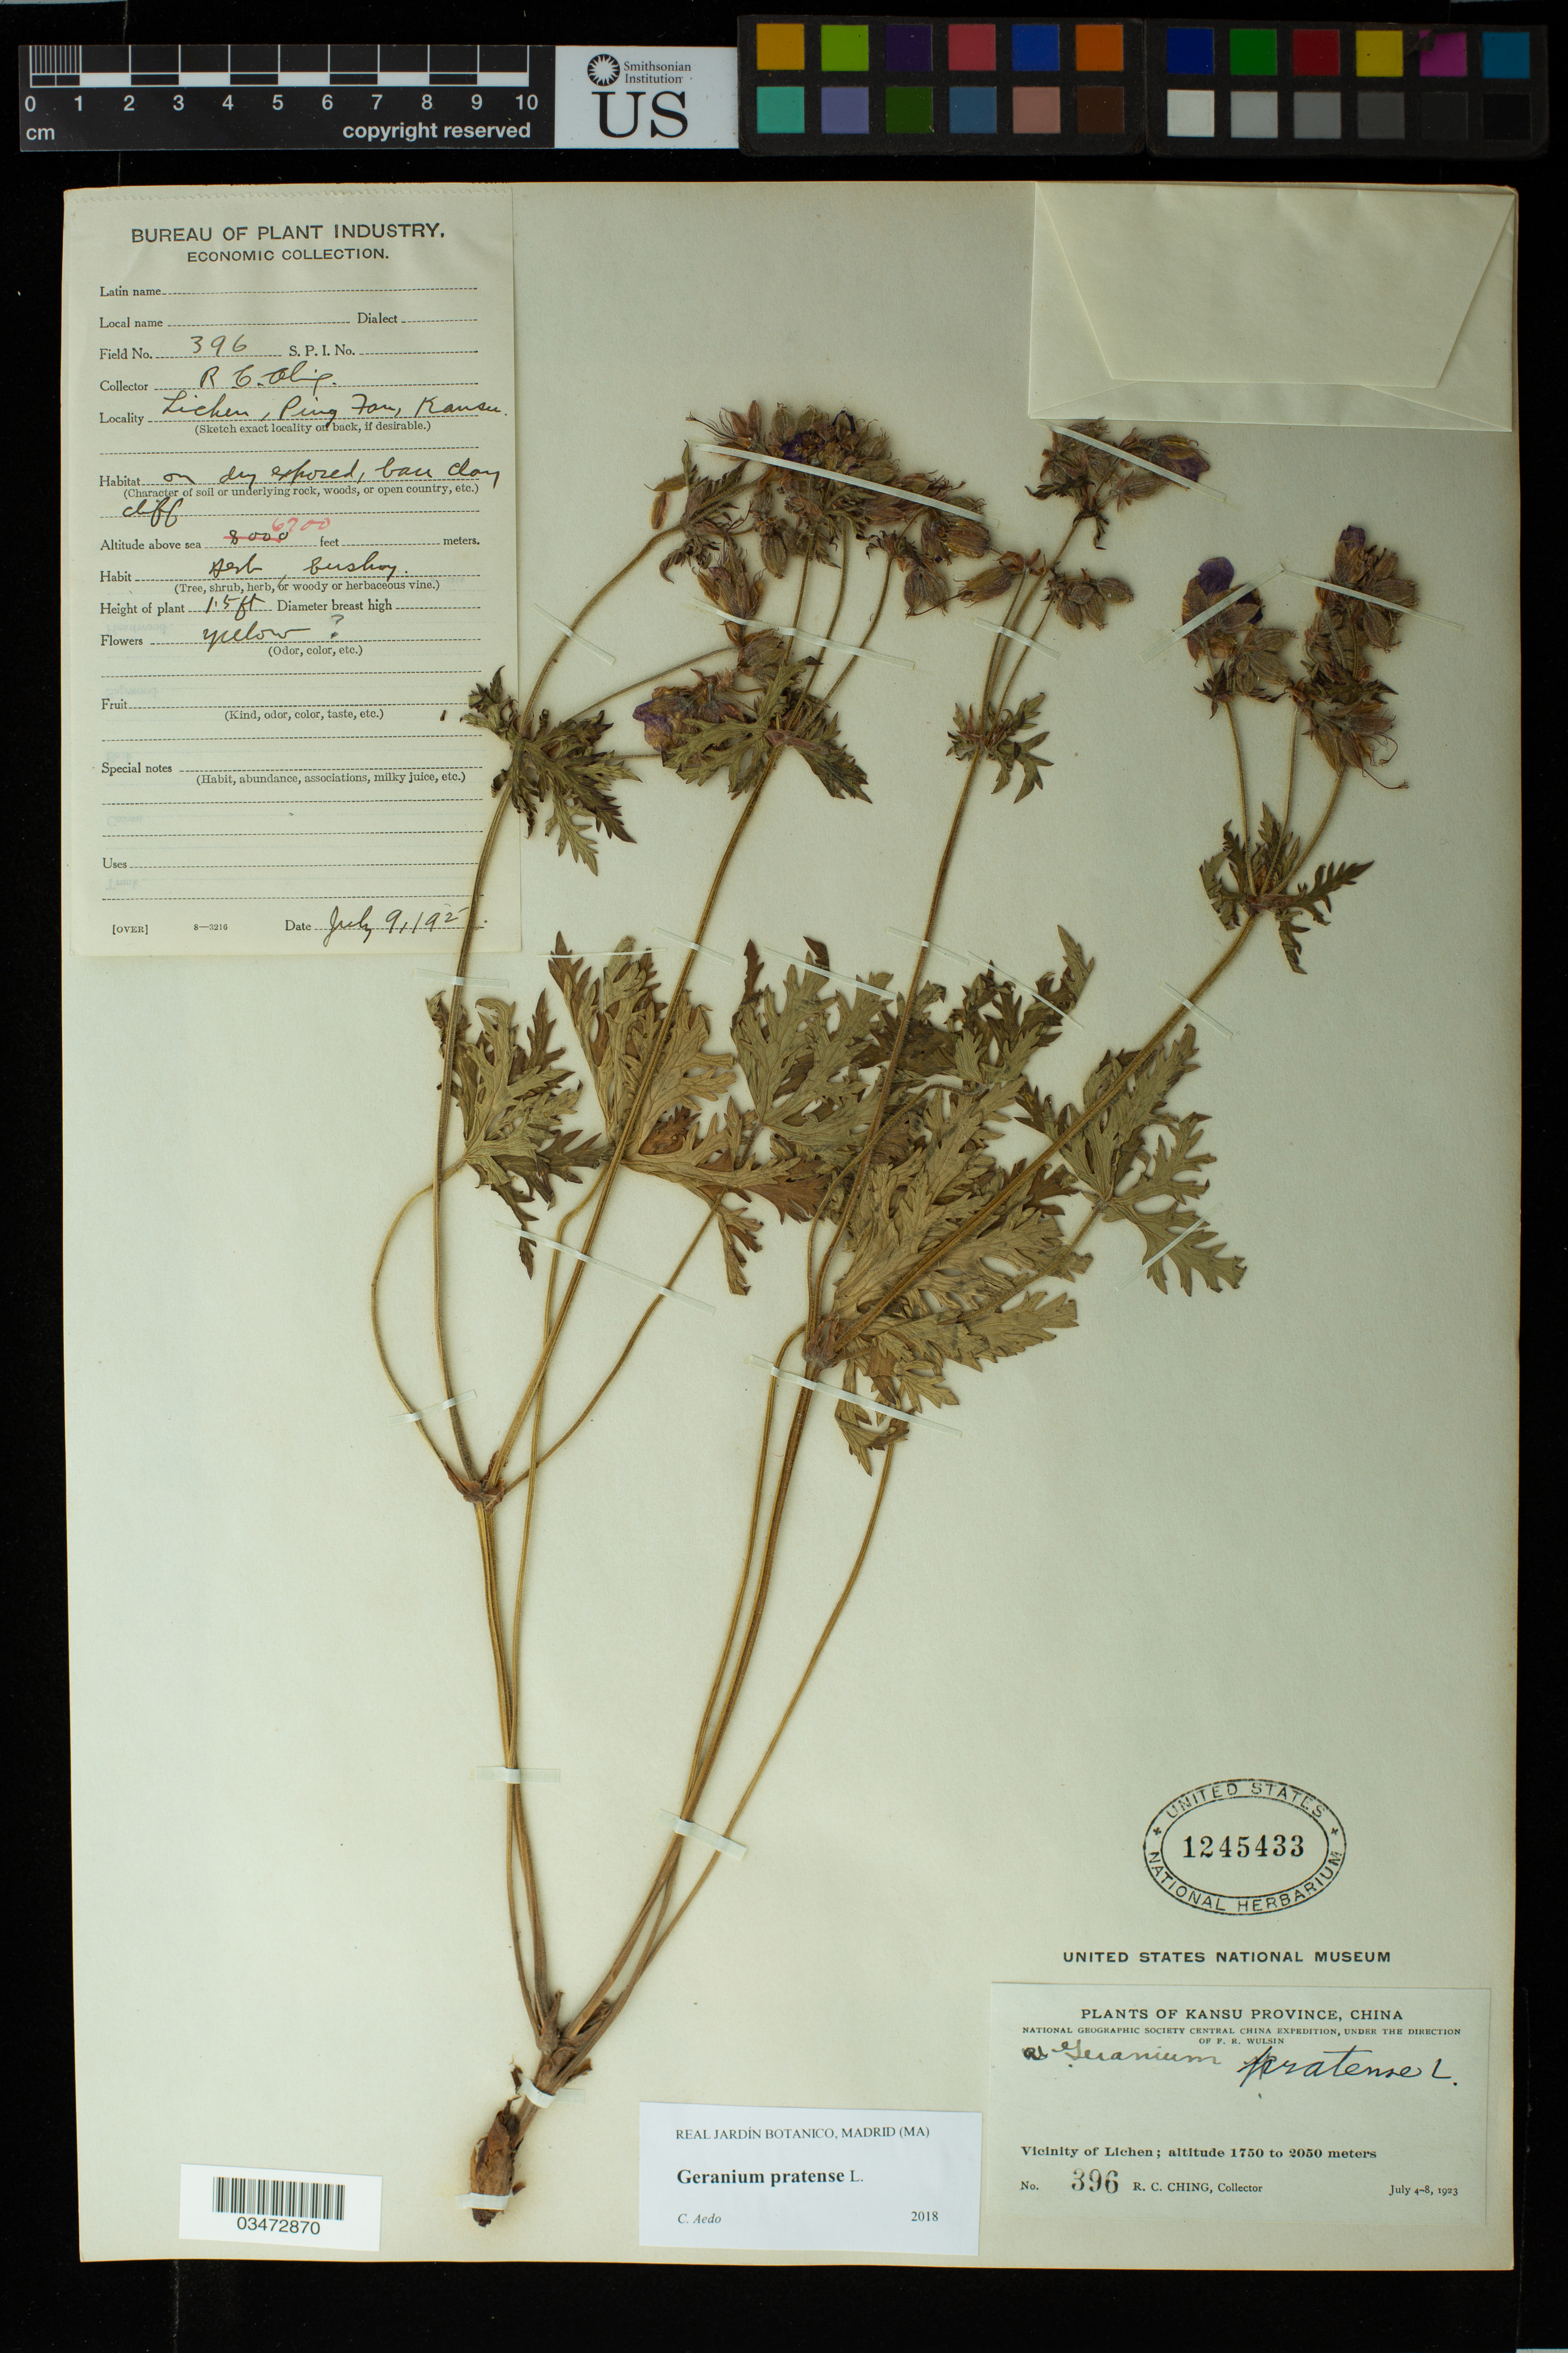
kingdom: Plantae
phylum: Tracheophyta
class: Magnoliopsida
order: Geraniales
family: Geraniaceae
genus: Geranium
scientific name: Geranium pratense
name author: L.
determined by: Aedo, C.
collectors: R. C. Ching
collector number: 396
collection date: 1923-07-04/1923-07-08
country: China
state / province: Gansu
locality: Kansu Province, Vicinity of Lichen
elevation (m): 1750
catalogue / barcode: US 1245433